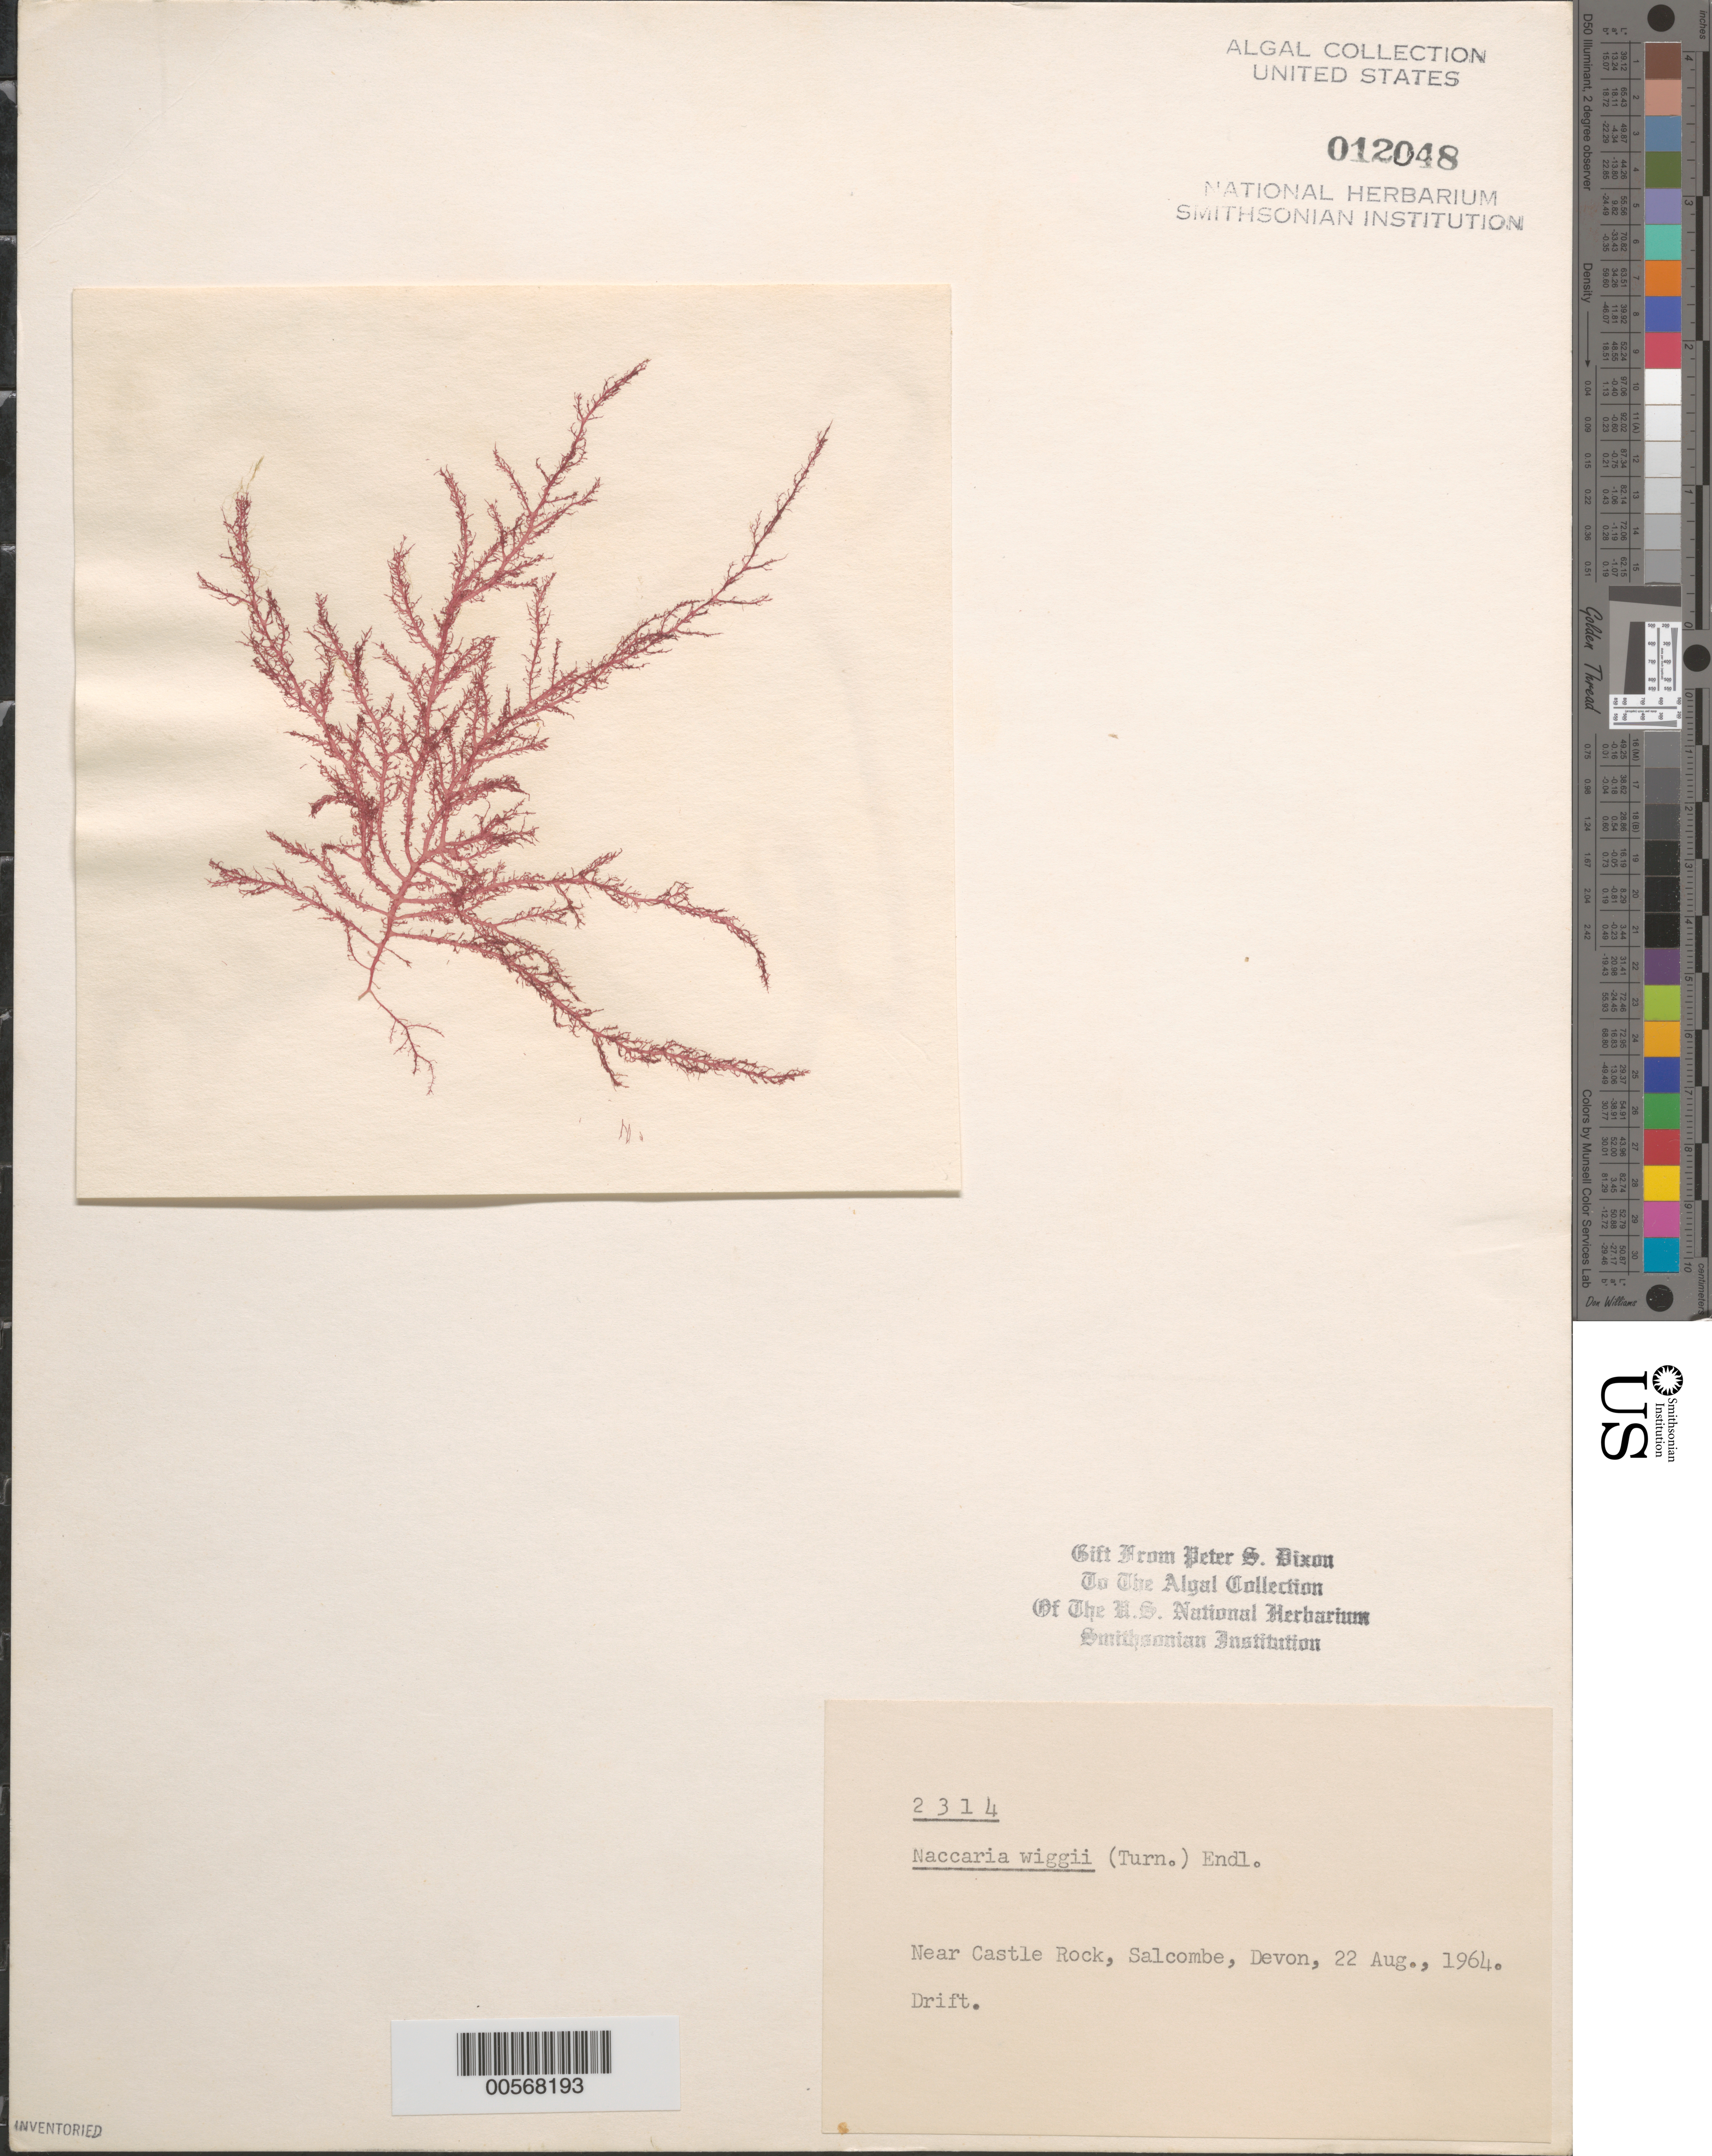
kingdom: Plantae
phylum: Rhodophyta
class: Florideophyceae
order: Bonnemaisoniales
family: Naccariaceae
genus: Naccaria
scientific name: Naccaria wiggii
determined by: Dixon, P. S.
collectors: P. S. Dixon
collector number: PSD 2314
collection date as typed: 22 Aug 1964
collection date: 1964-08-22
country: United Kingdom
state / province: England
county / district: Devon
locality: Salcombe, near Castle Rock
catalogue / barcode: US 12048